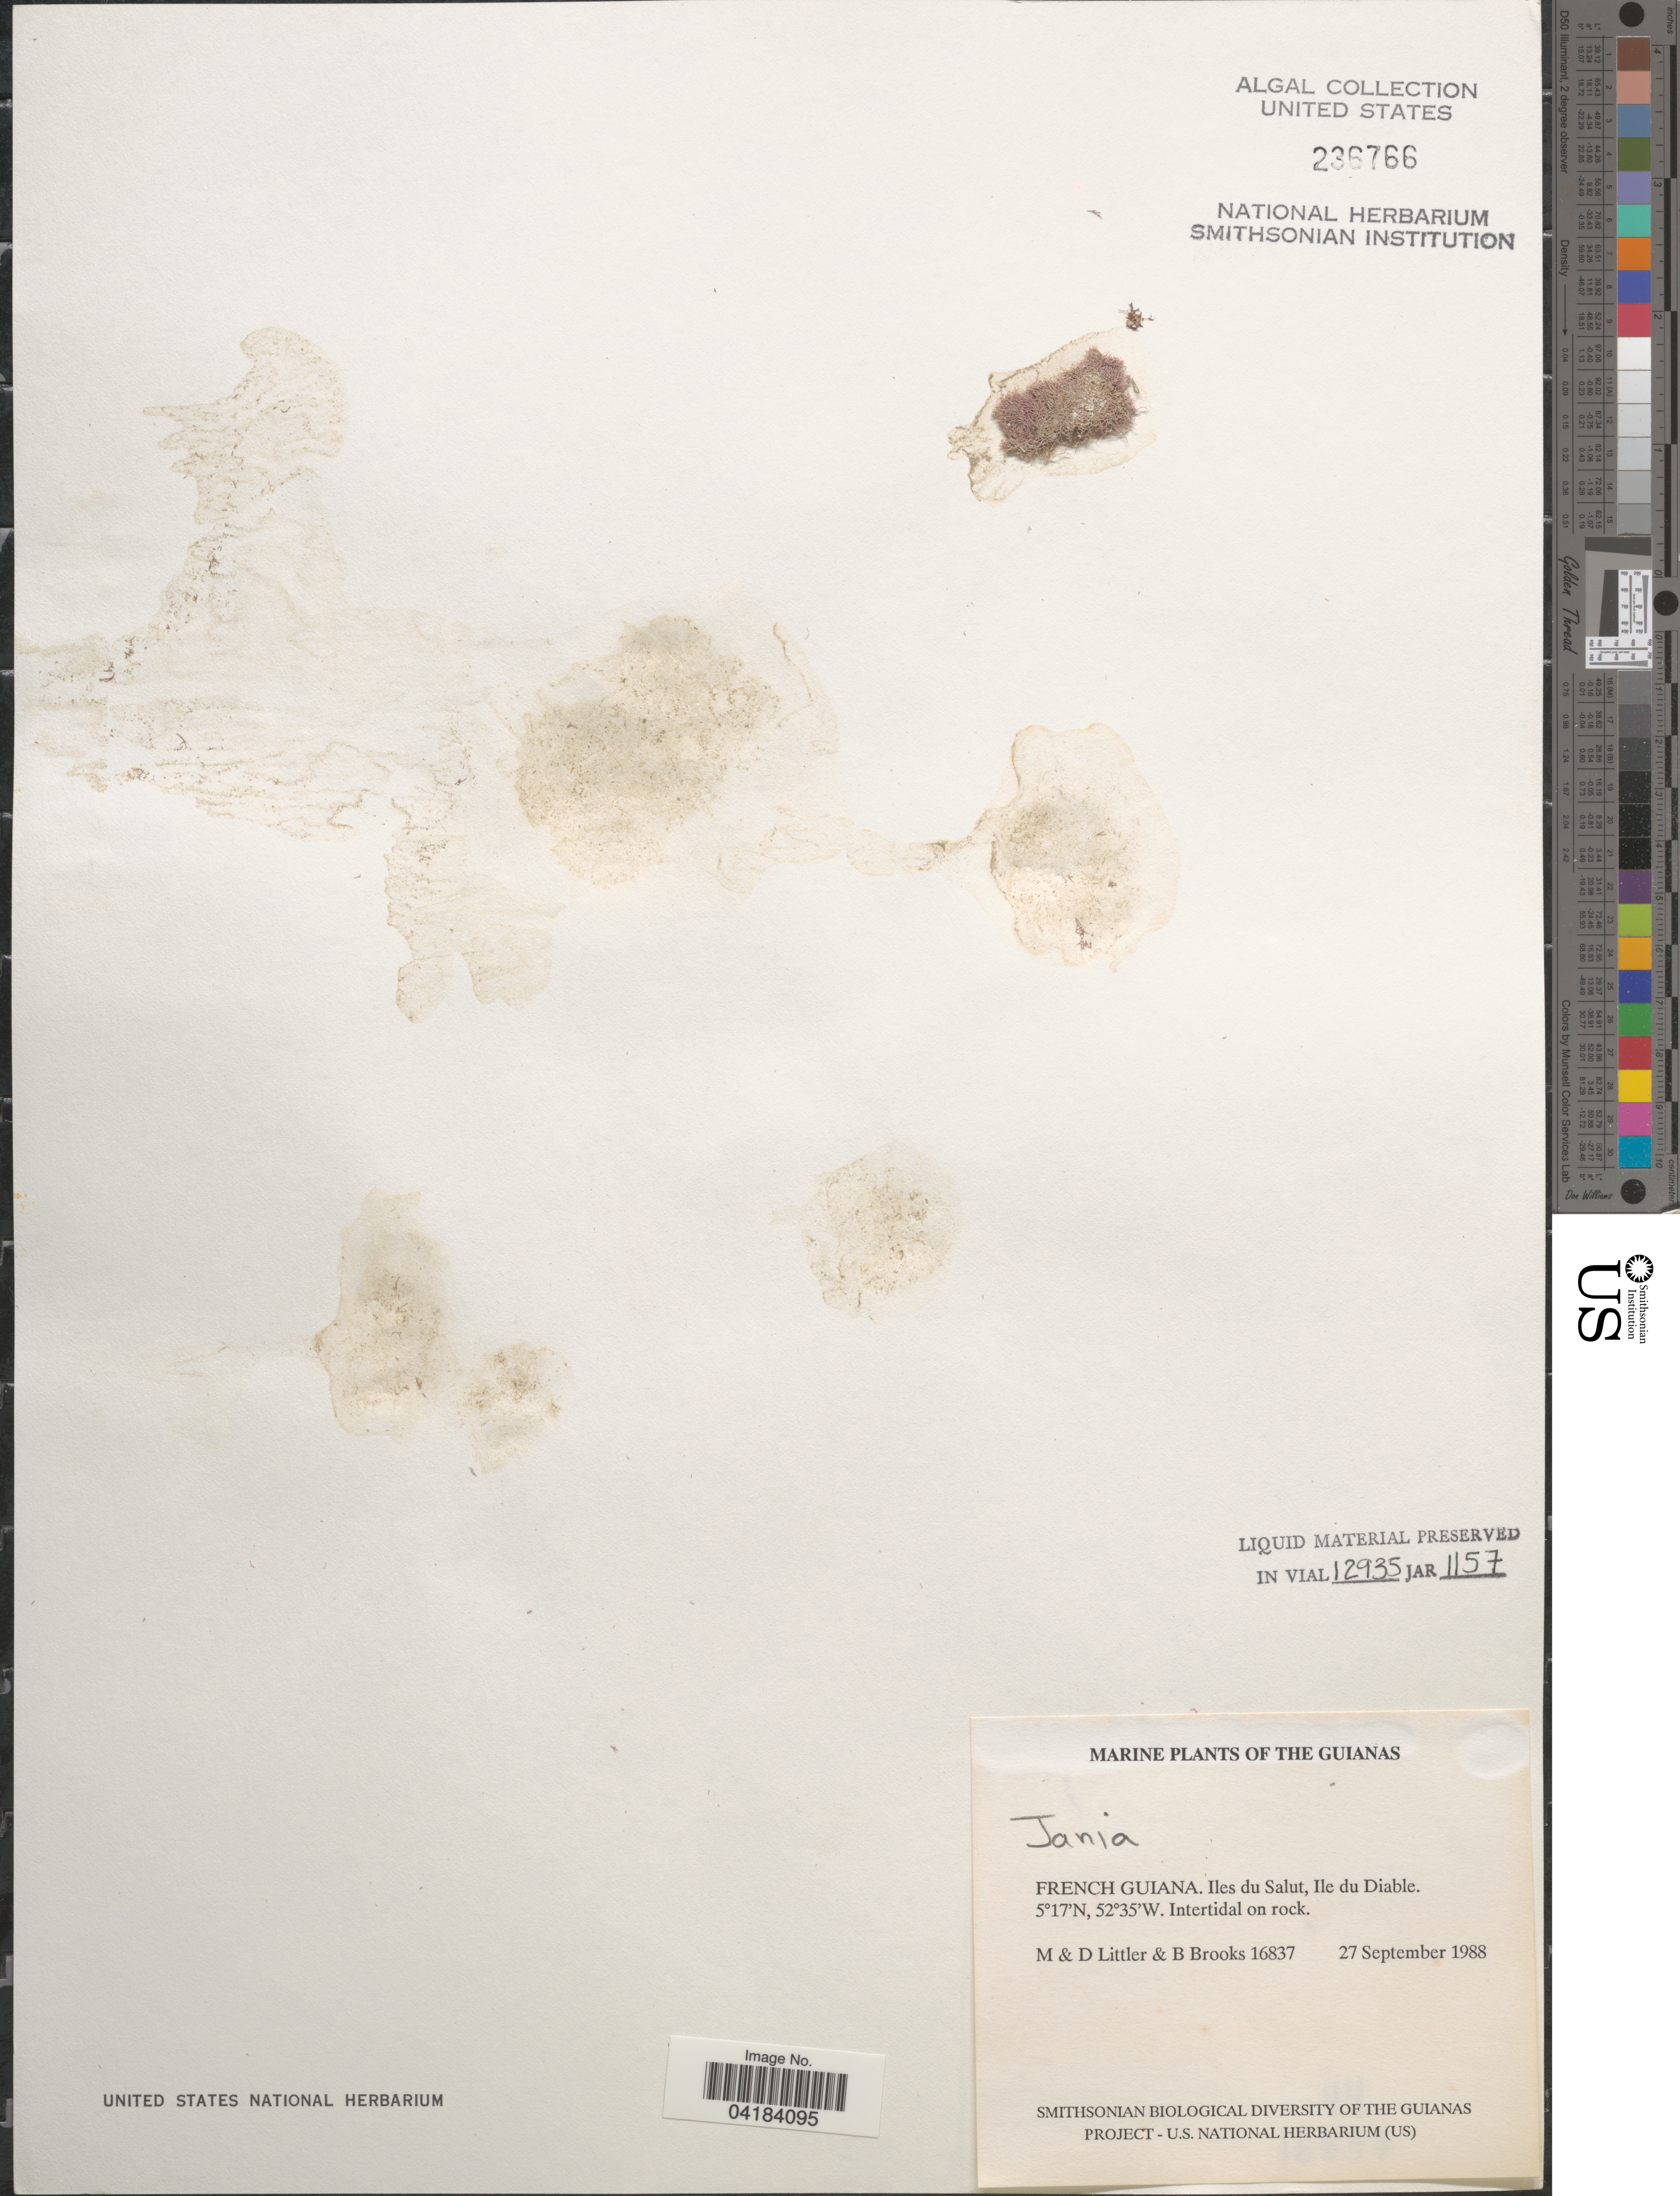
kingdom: Plantae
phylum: Rhodophyta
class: Florideophyceae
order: Corallinales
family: Corallinaceae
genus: Jania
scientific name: Jania sp.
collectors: M. Littler, D. S. Littler & B. Brooks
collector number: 16837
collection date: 1988-09-27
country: French Guiana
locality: The Guianas. Iles du Salut, Ile du Diable.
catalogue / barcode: US 236766